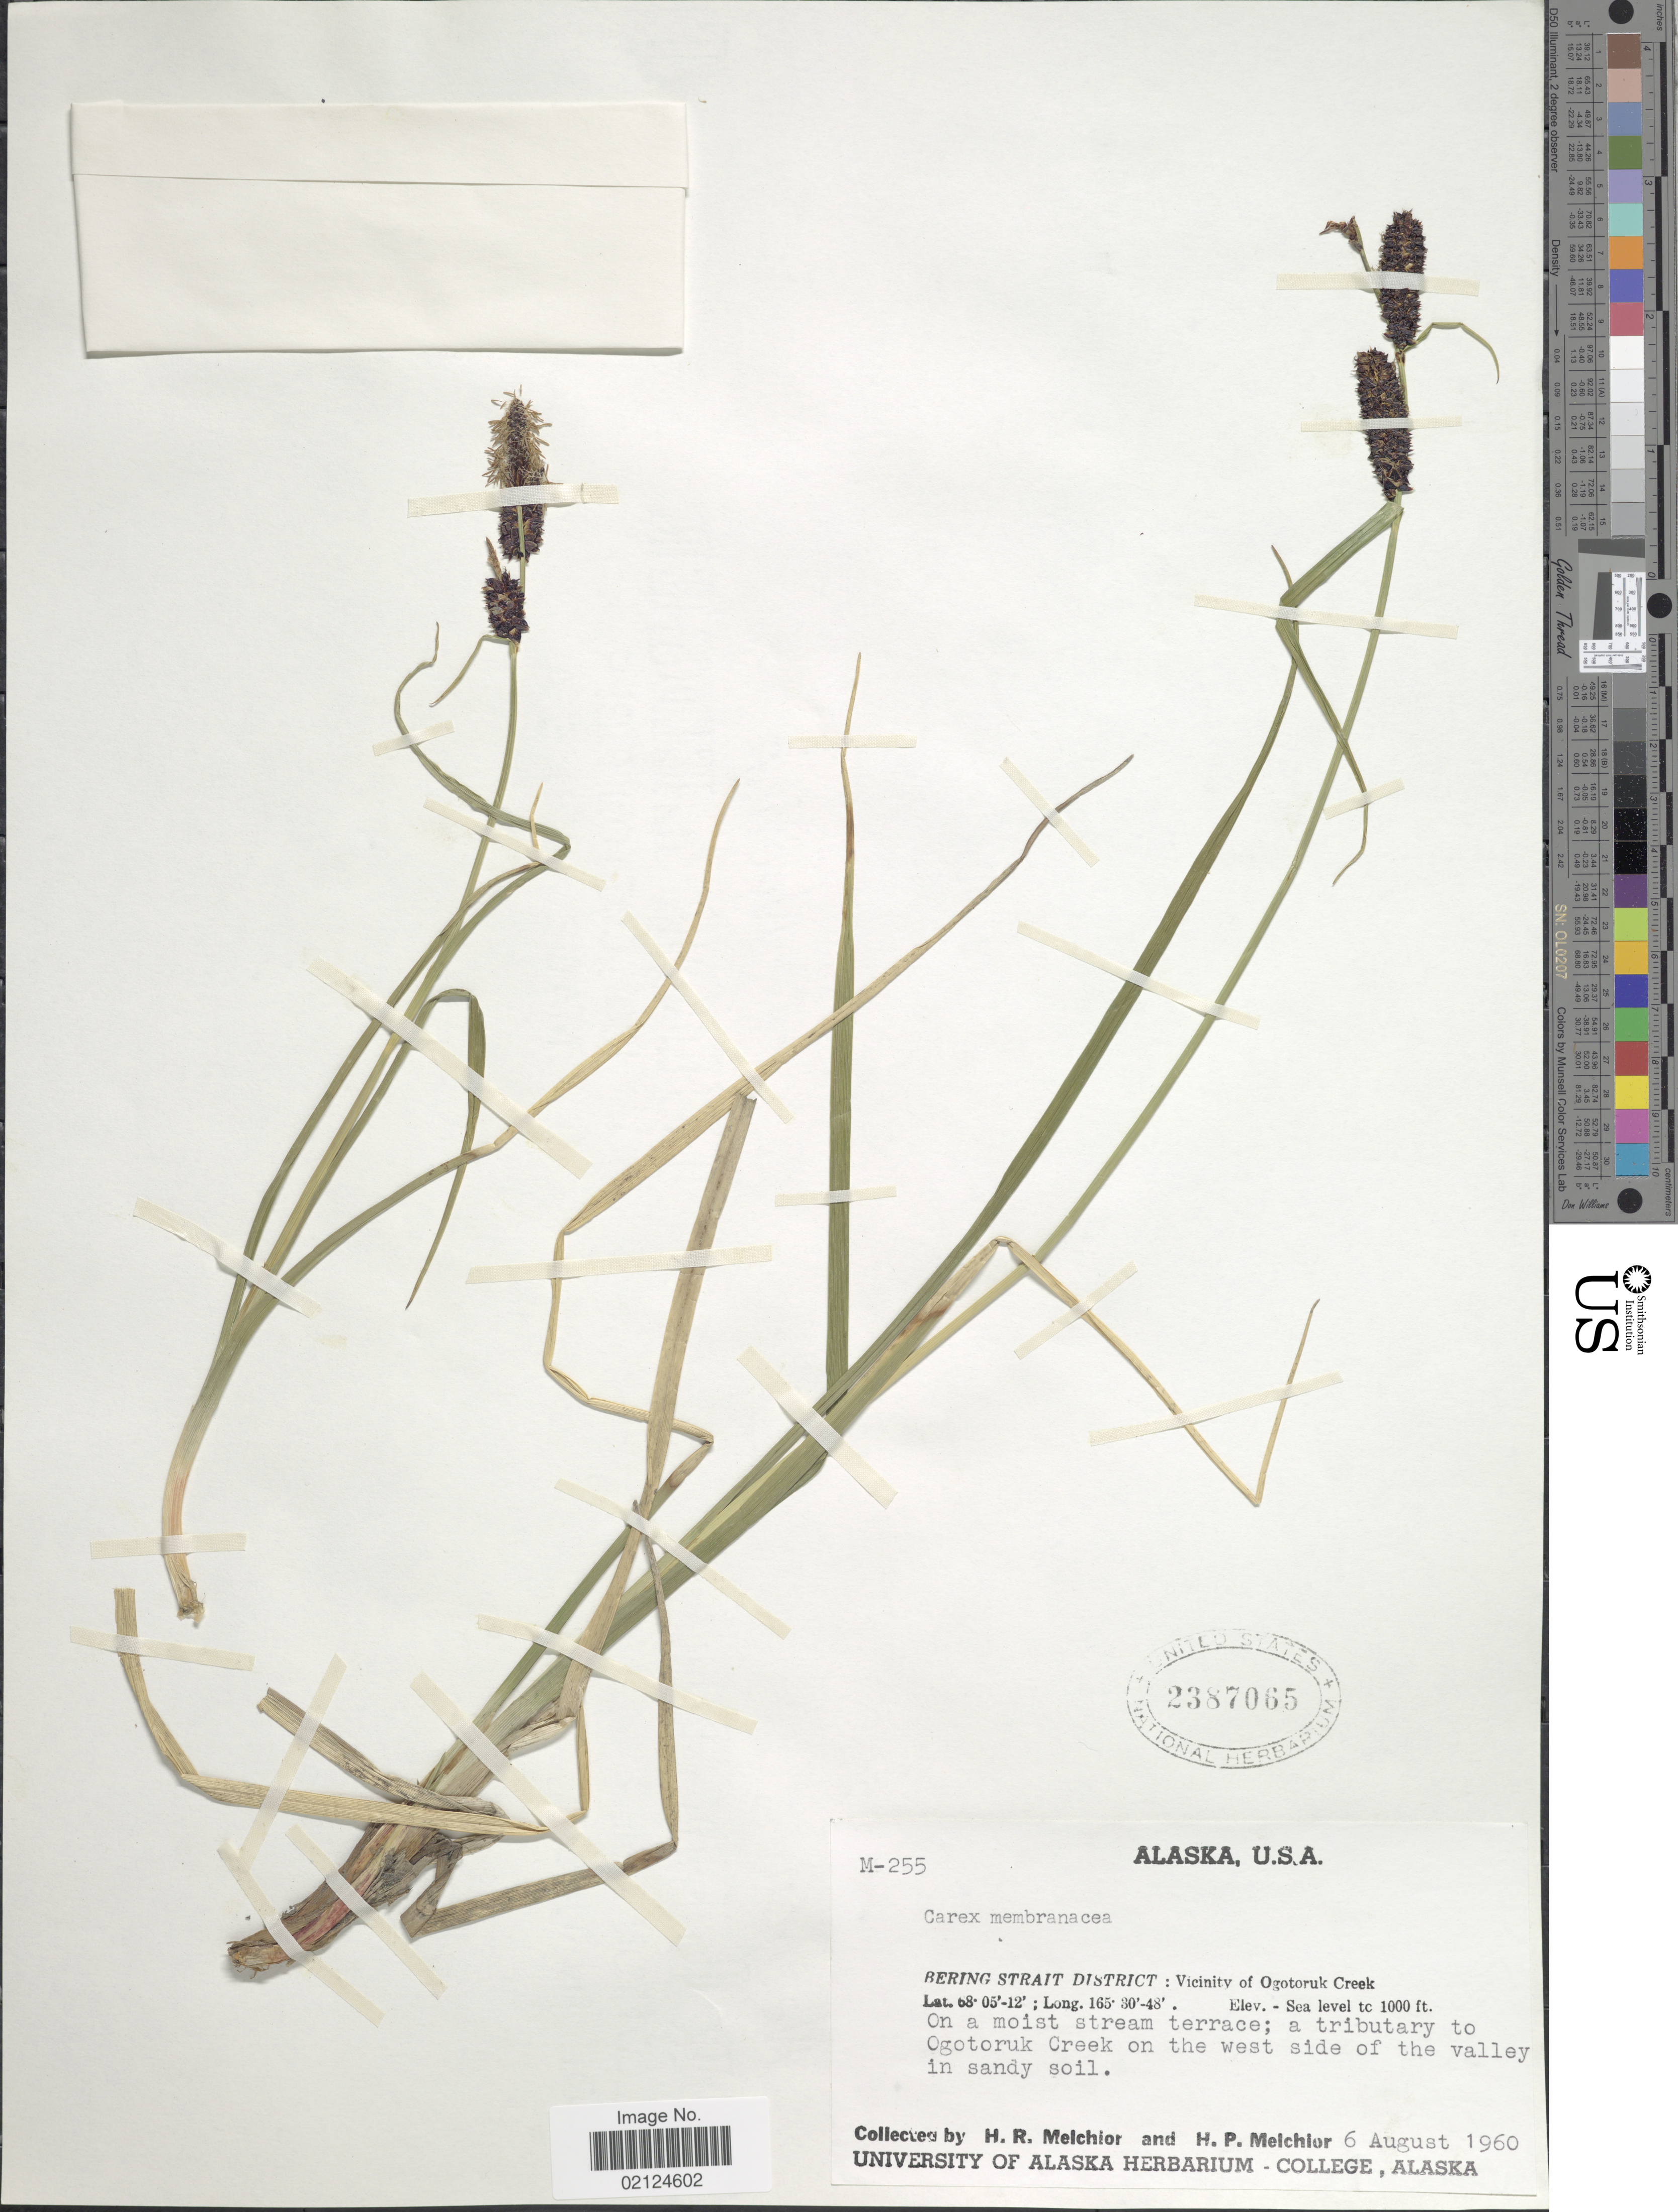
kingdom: Plantae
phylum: Tracheophyta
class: Liliopsida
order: Poales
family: Cyperaceae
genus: Carex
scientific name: Carex membranacea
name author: Hook.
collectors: H. R. Melchior & H. P. Melchior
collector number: M-255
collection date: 1960-08-06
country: United States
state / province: Alaska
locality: Bering Strait District: Vicinity of Ogotoruk Creek. A tributary to Ogotoruk Ceek on the west side of the valley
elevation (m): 0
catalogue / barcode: US 2387065